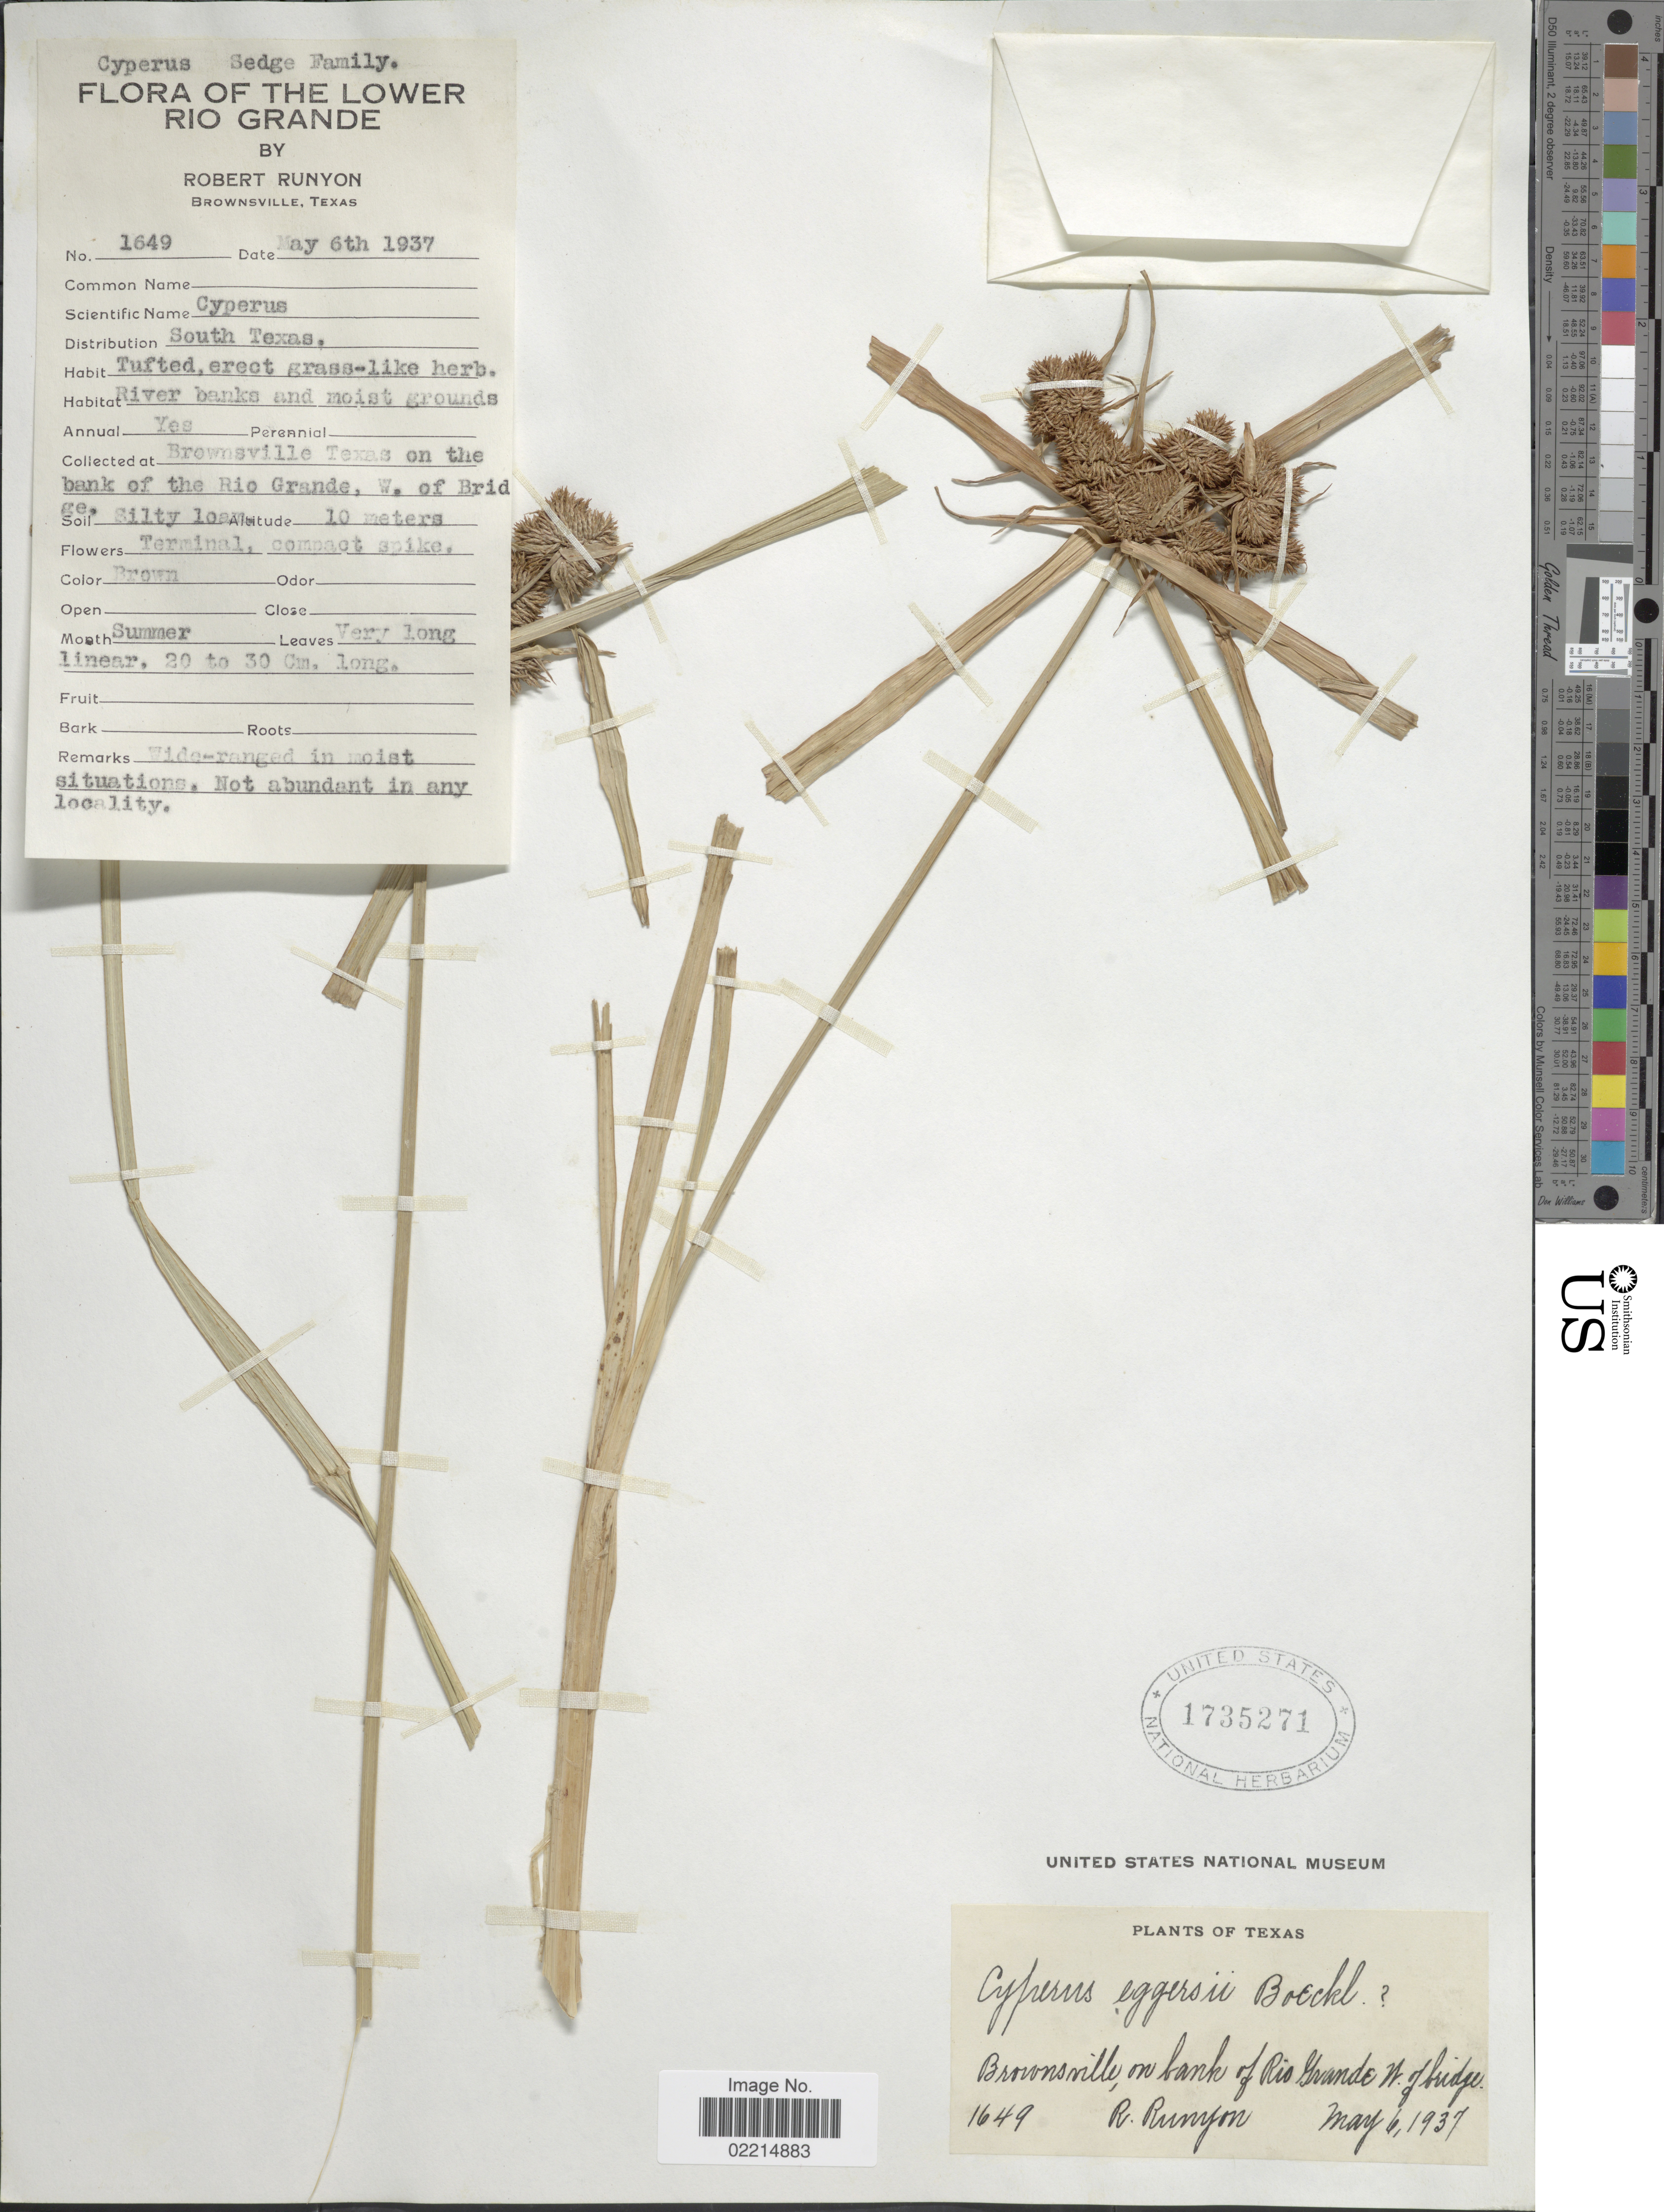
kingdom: Plantae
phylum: Tracheophyta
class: Liliopsida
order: Poales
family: Cyperaceae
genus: Cyperus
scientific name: Cyperus eggersii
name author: Boeckeler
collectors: R. Runyon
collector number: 1649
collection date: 1937-05-06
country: United States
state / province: Texas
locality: Lower Rio Grande, river banks and moist ground, Brownsville Texas on the bank of the Rio Grande, w. of Brid, on bank of Rio Grande N. of bridge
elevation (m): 10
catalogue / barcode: US 1735271